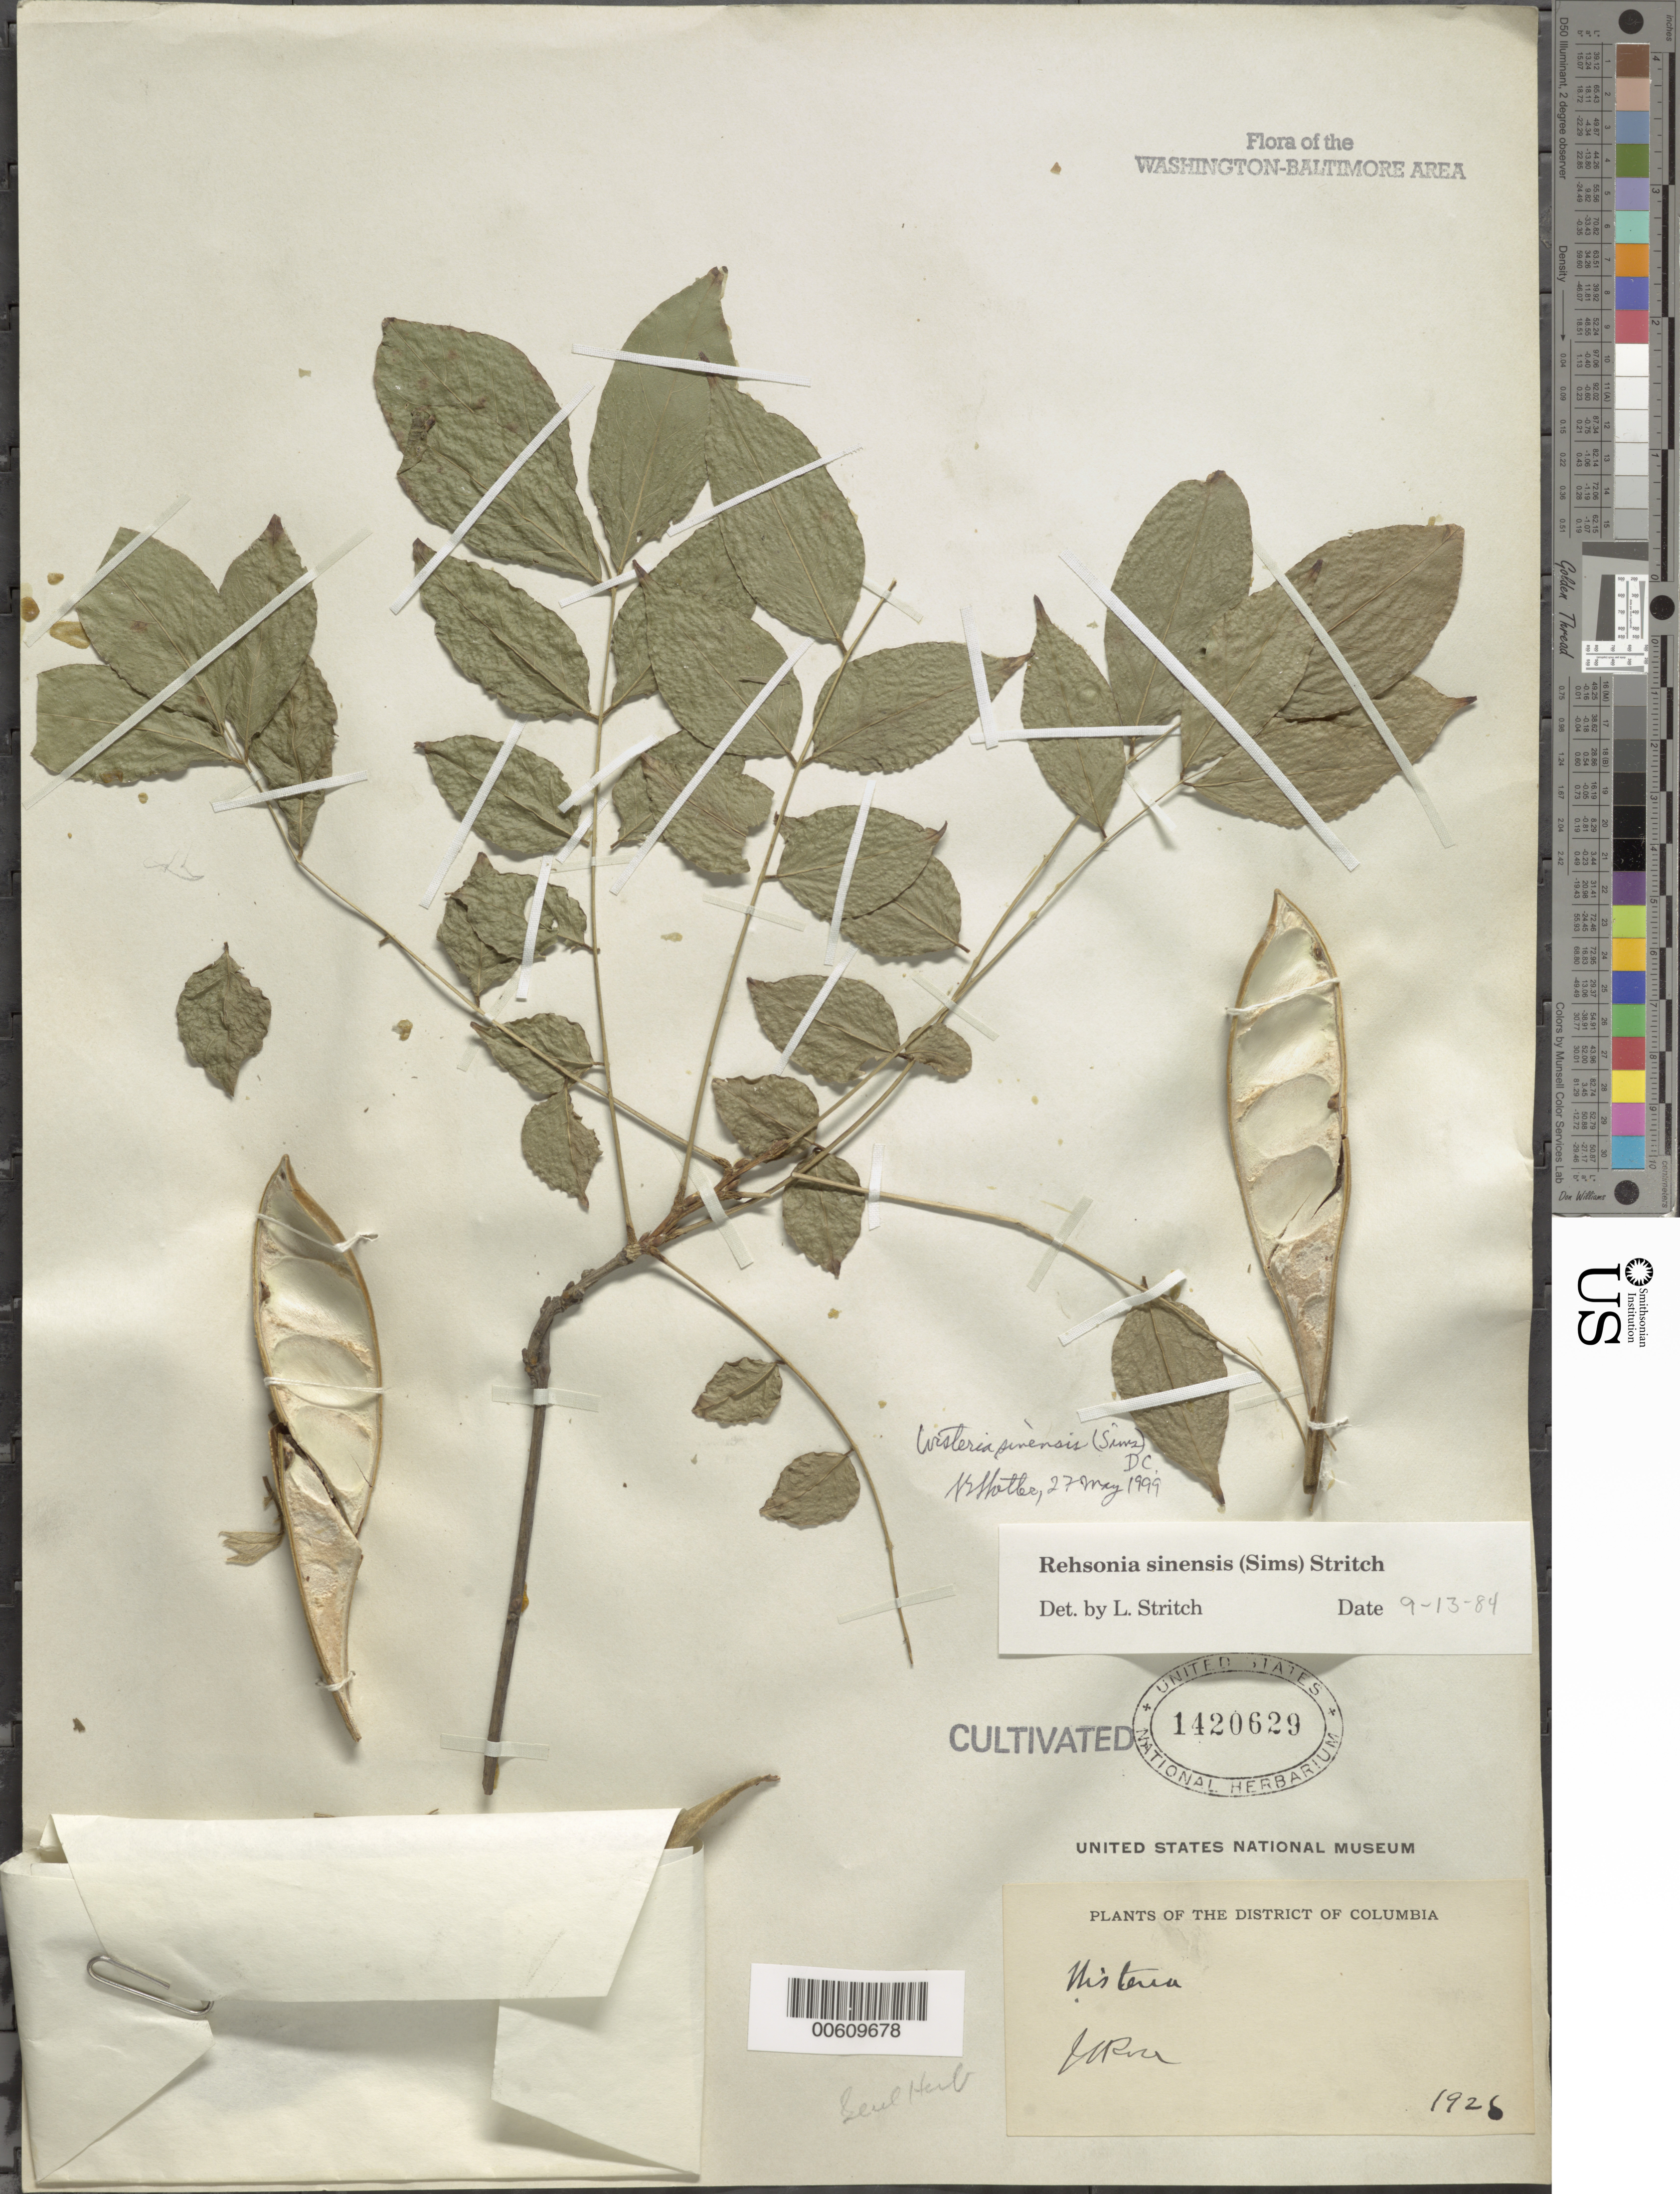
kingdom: Plantae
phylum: Tracheophyta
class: Magnoliopsida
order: Fabales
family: Fabaceae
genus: Wisteria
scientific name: Wisteria sinensis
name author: (Sims) DC.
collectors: J. M. Rose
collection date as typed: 1926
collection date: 1926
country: United States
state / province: District of Columbia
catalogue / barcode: US 1420629